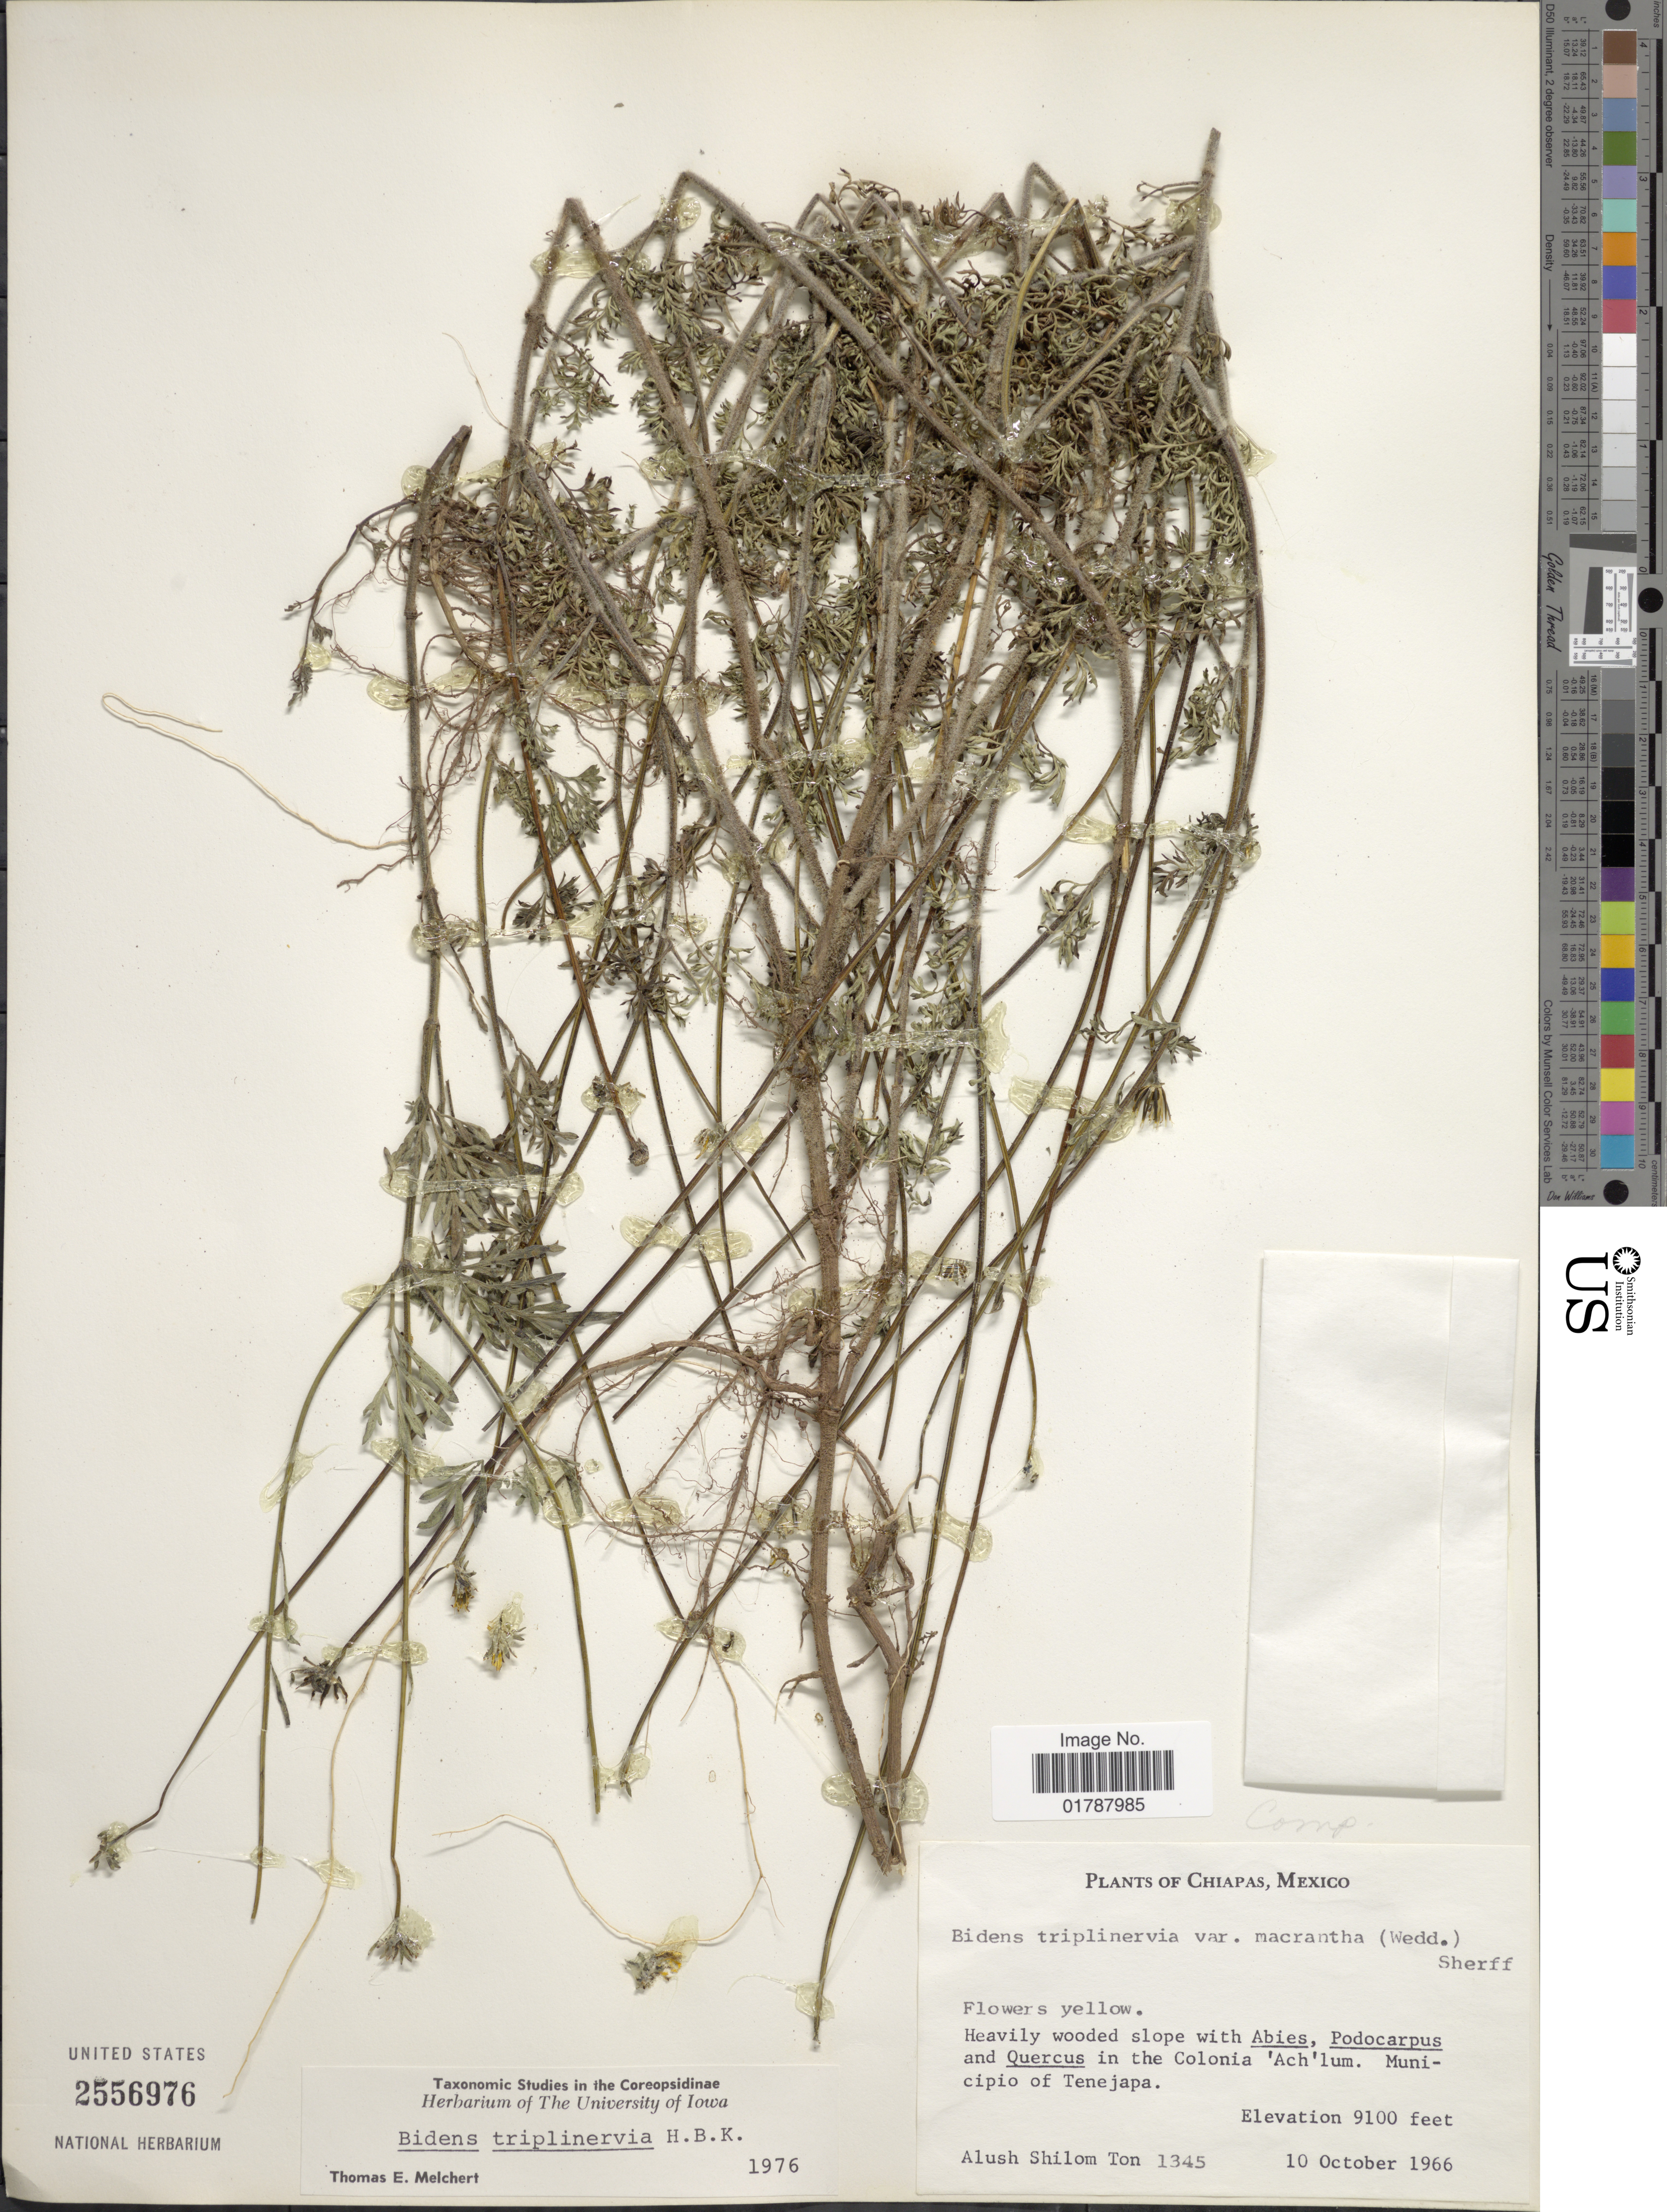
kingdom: Plantae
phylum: Tracheophyta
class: Magnoliopsida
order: Asterales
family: Asteraceae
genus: Bidens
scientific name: Bidens triplinervia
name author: Kunth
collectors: A. S. Ton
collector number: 1345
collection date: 1966-10-10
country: Mexico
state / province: Chiapas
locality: Chiapas, Mexico, Municipio of Tenejapa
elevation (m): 2774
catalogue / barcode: US 2556976